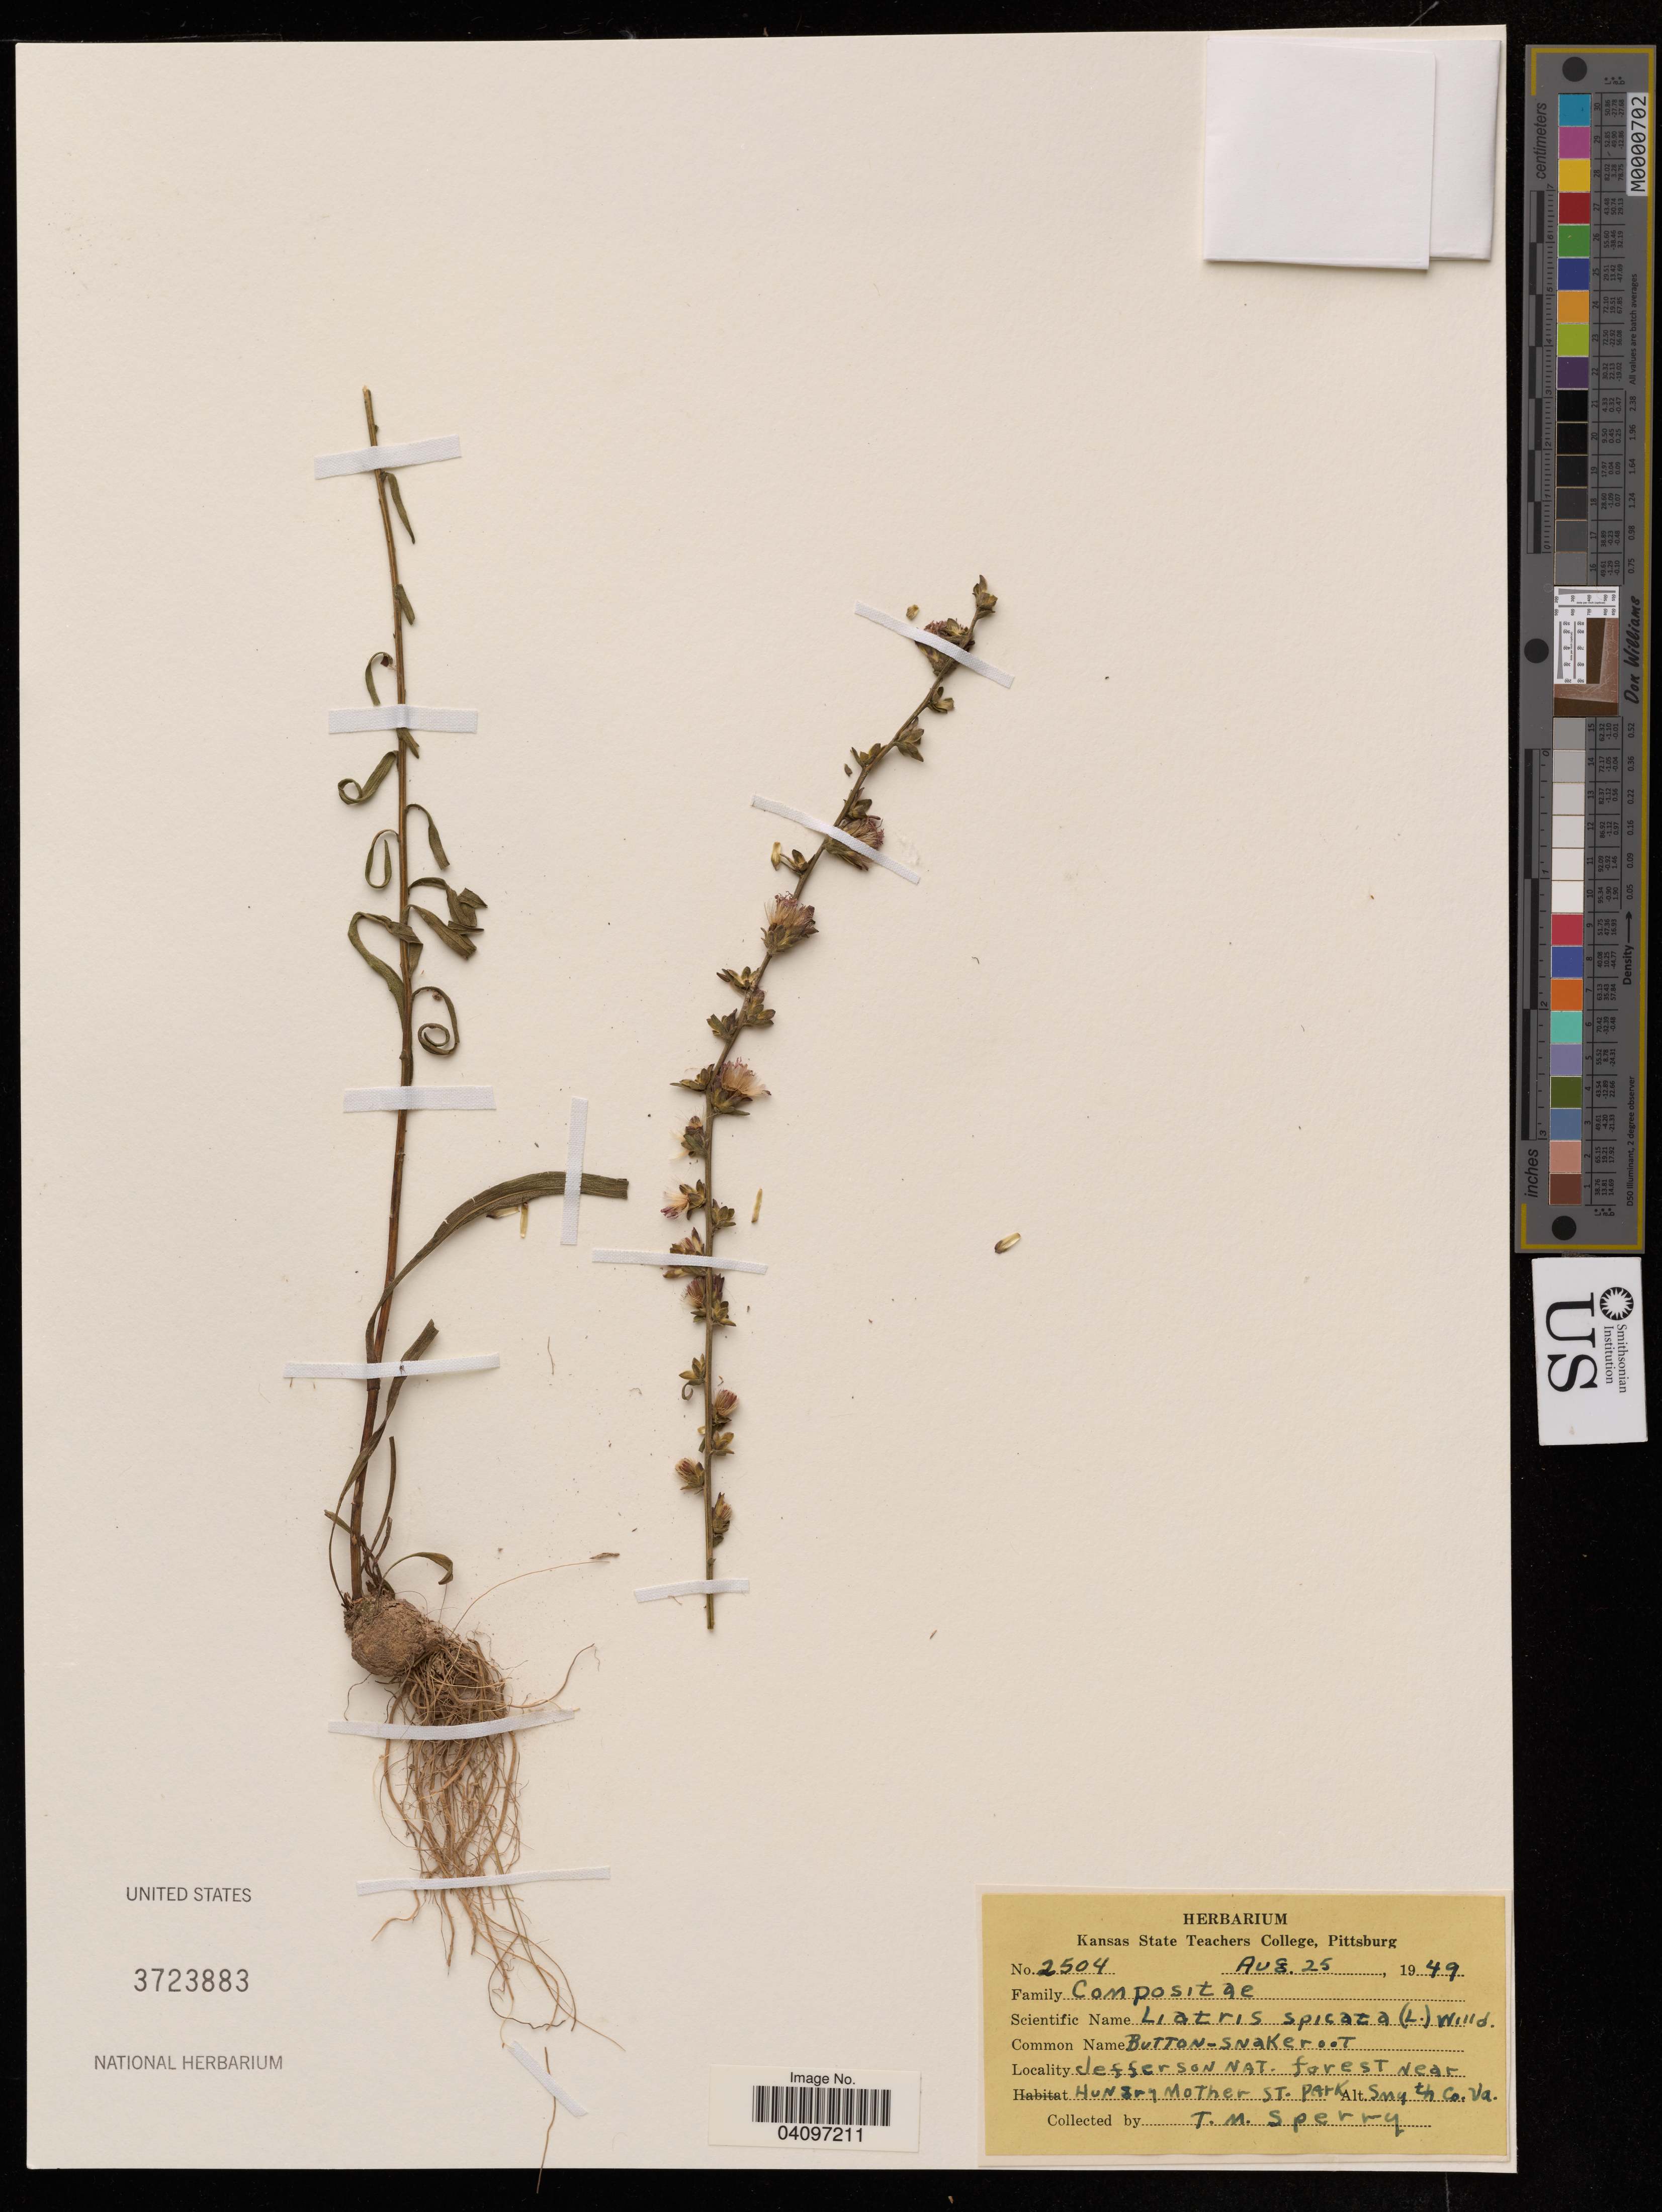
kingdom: Plantae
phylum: Tracheophyta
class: Magnoliopsida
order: Asterales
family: Asteraceae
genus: Liatris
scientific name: Liatris spicata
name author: (L.) Willd.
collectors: T. Sperry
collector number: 2504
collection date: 1949-08-25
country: United States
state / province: Virginia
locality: Jefferson Nat. Forest near Hungry Mother St. Park. Smyth Co.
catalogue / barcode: US 3723883